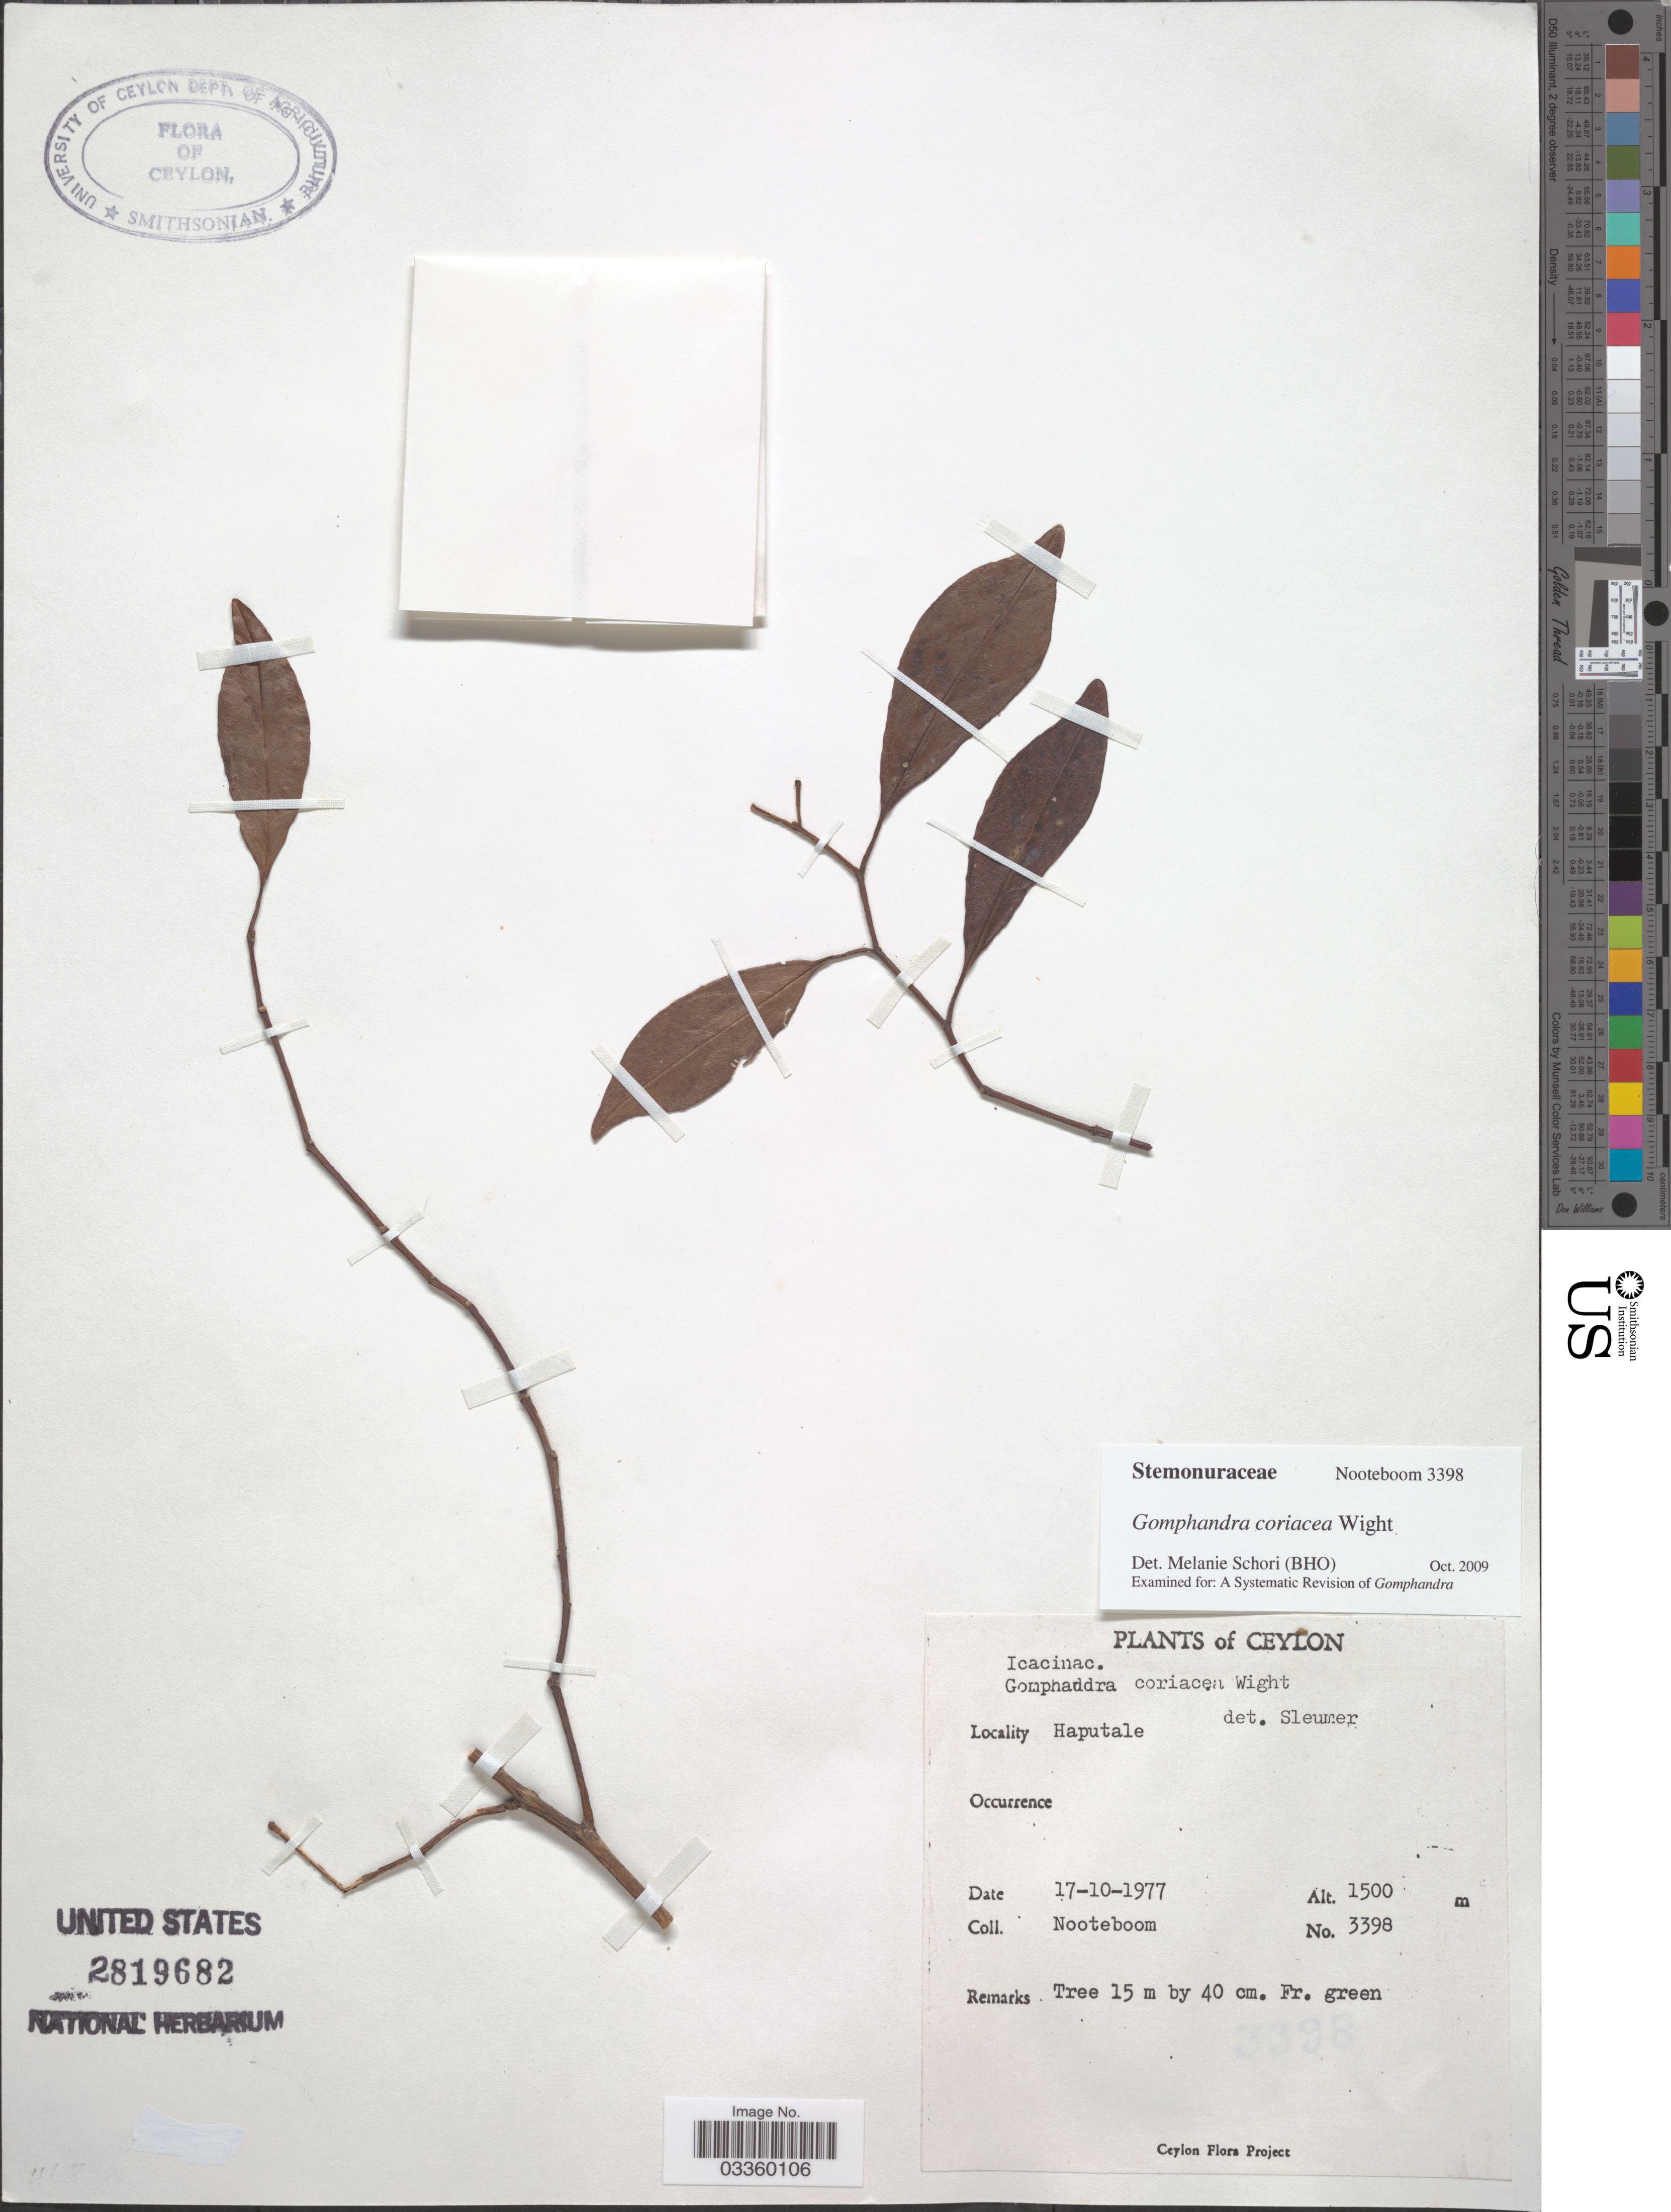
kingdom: Plantae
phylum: Tracheophyta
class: Magnoliopsida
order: Cardiopteridales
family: Stemonuraceae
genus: Gomphandra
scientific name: Gomphandra coriacea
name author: Wight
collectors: Nooteboom, --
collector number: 3398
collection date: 1977-10-17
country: Sri Lanka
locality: Ceylon. Haputale.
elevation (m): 1500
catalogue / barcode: US 2819682